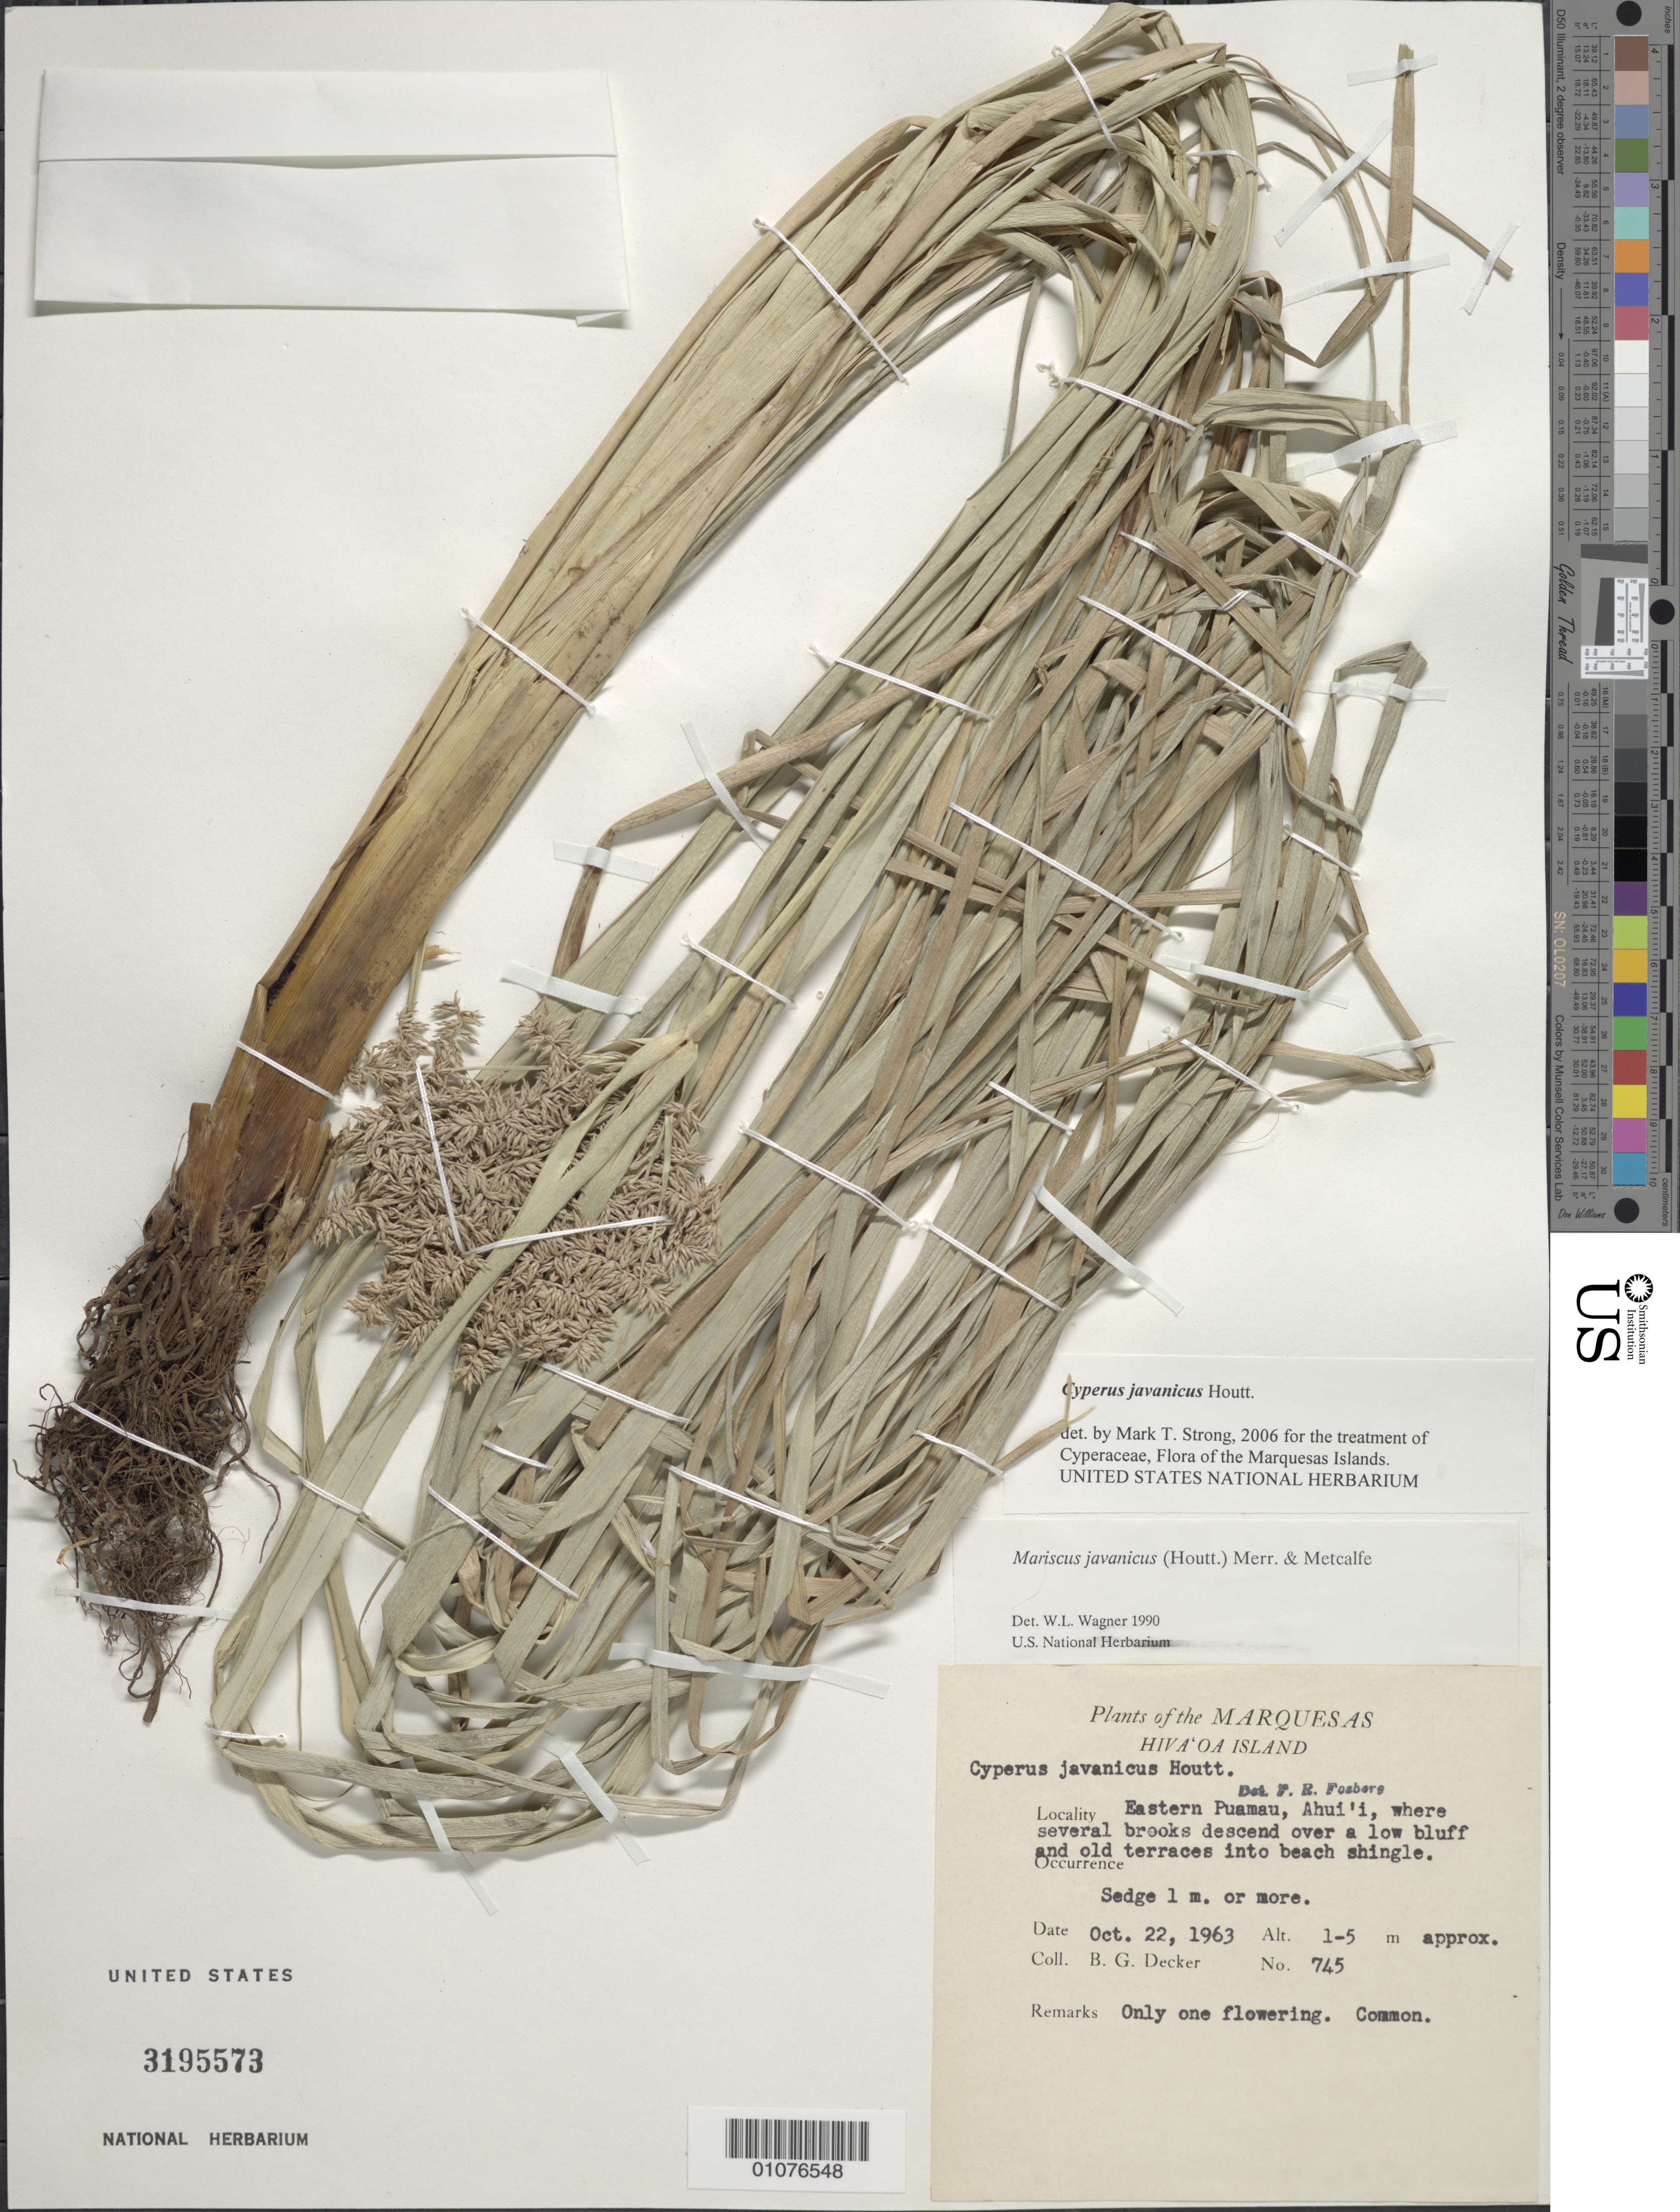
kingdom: Plantae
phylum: Tracheophyta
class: Liliopsida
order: Poales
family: Cyperaceae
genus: Cyperus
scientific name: Cyperus javanicus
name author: Houtt.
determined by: Strong, M. T., (US), Smithsonian Institution - National Museum of Natural History (UNITED STATES)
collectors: B. G. Decker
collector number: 745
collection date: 1963-10-22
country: French Polynesia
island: Hiva Oa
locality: E Puamau, Ahui'I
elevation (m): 1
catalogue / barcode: US 3195573